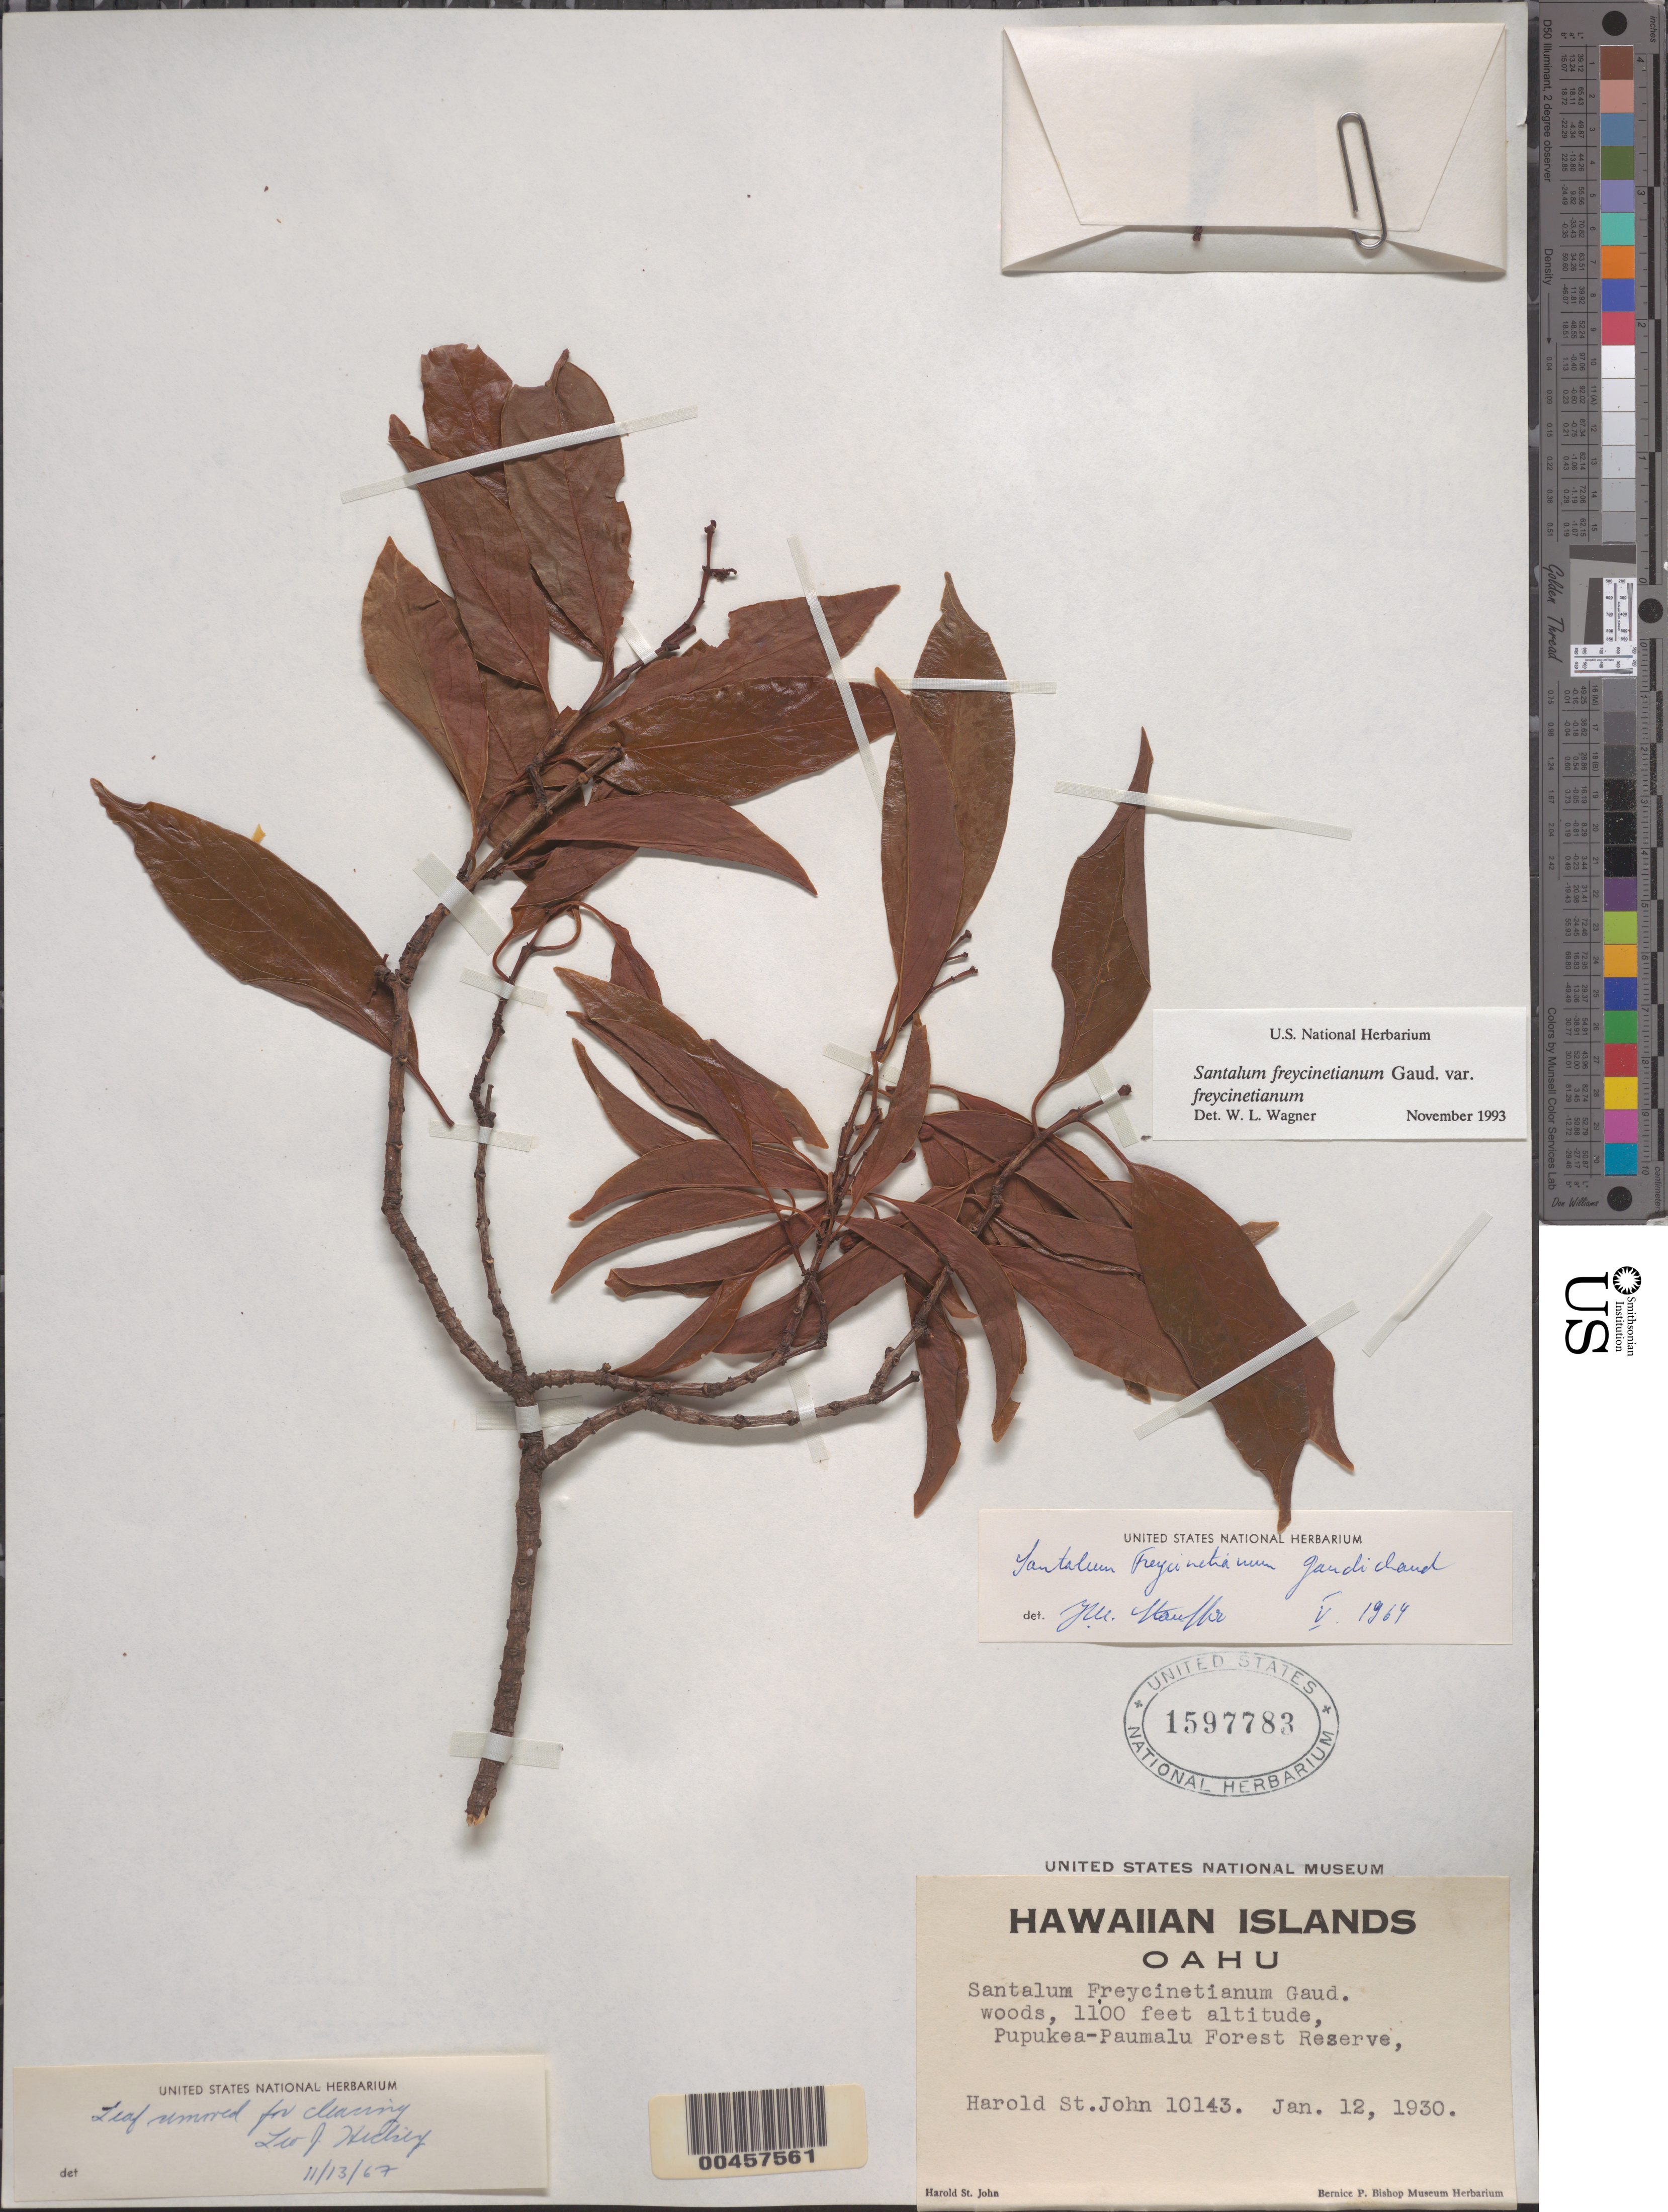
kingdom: Plantae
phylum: Tracheophyta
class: Magnoliopsida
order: Santalales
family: Santalaceae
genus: Santalum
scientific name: Santalum freycinetianum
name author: Gaudich.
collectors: H. St. John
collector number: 10143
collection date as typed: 12 Jan 1930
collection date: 1930-01-12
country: United States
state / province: Hawaii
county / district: Honolulu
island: Oahu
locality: Pupukea-Paumalu Forest Reserve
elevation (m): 335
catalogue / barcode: US 1597783